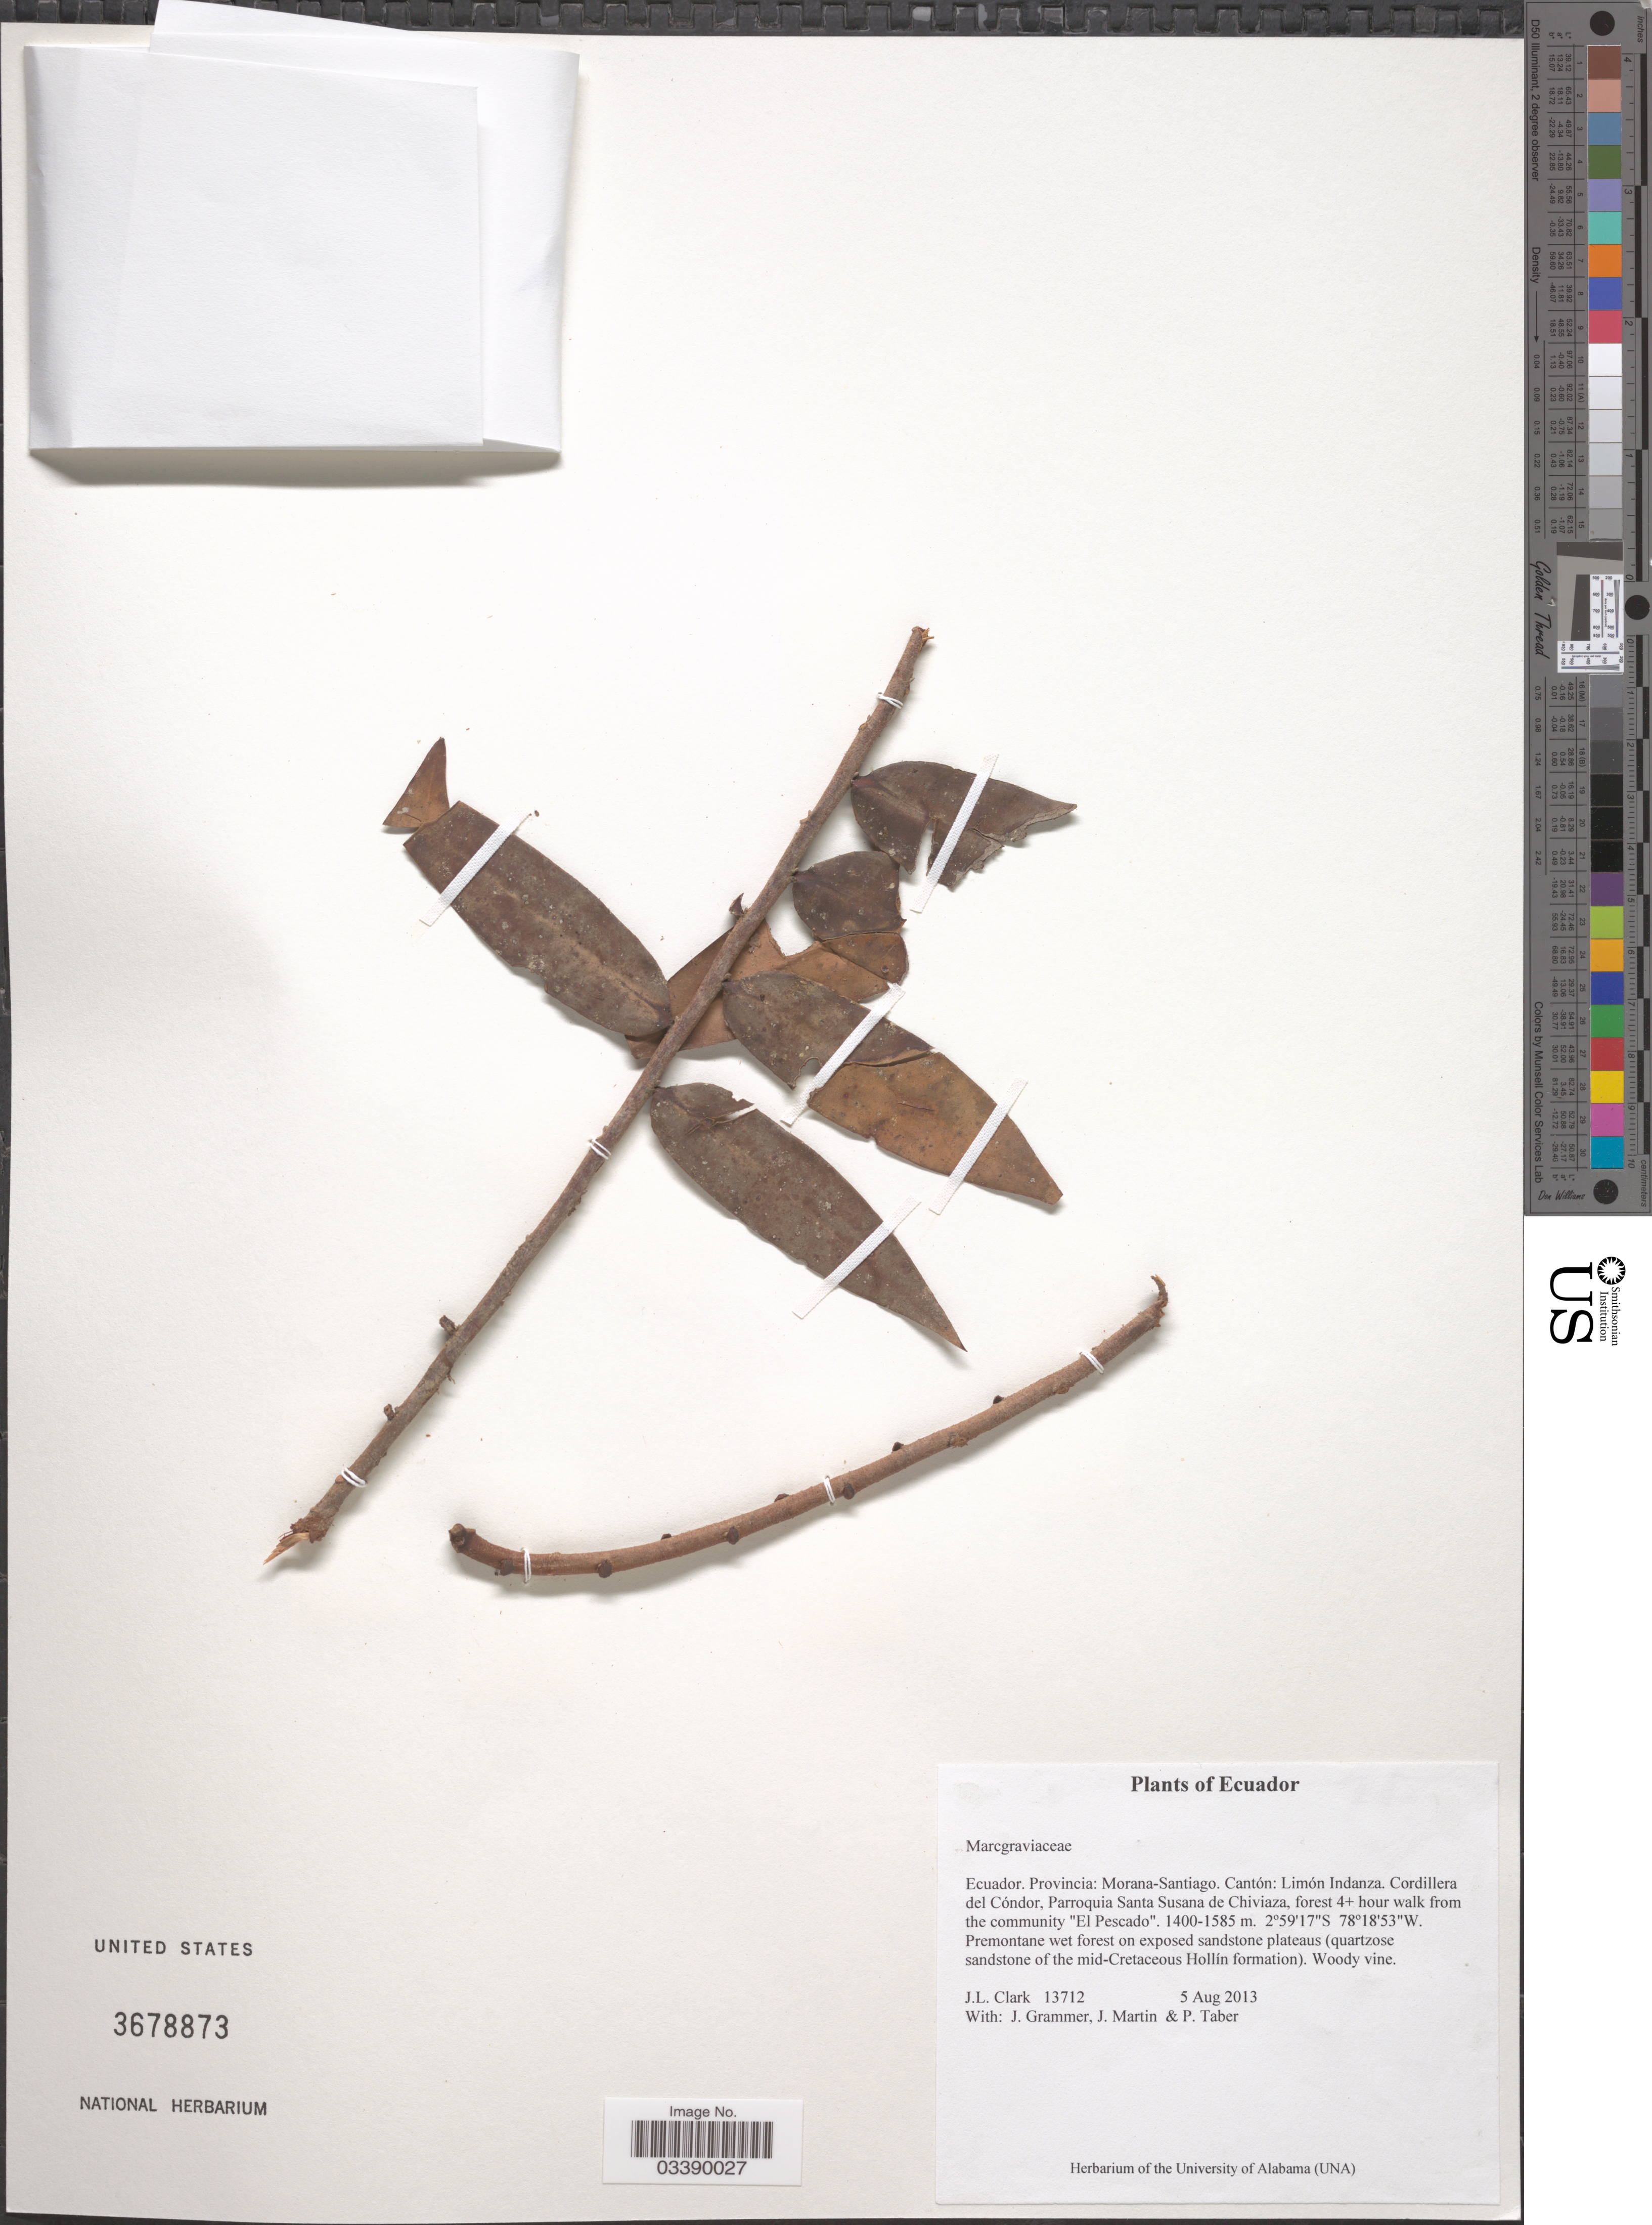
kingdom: Plantae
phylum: Tracheophyta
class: Magnoliopsida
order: Ericales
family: Marcgraviaceae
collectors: J. L. Clark, J. Grammer, J. Martin & P. Taber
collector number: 13712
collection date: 2013-08-05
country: Ecuador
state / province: Morona-Santiago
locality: Cantón: Limón Indanza. Cordillera del Condór, Parroquia Santa Susana de Chiviaza, forest 4+ hour walk from the community 'El Pescado'.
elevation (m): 1400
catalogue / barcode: US 3678873